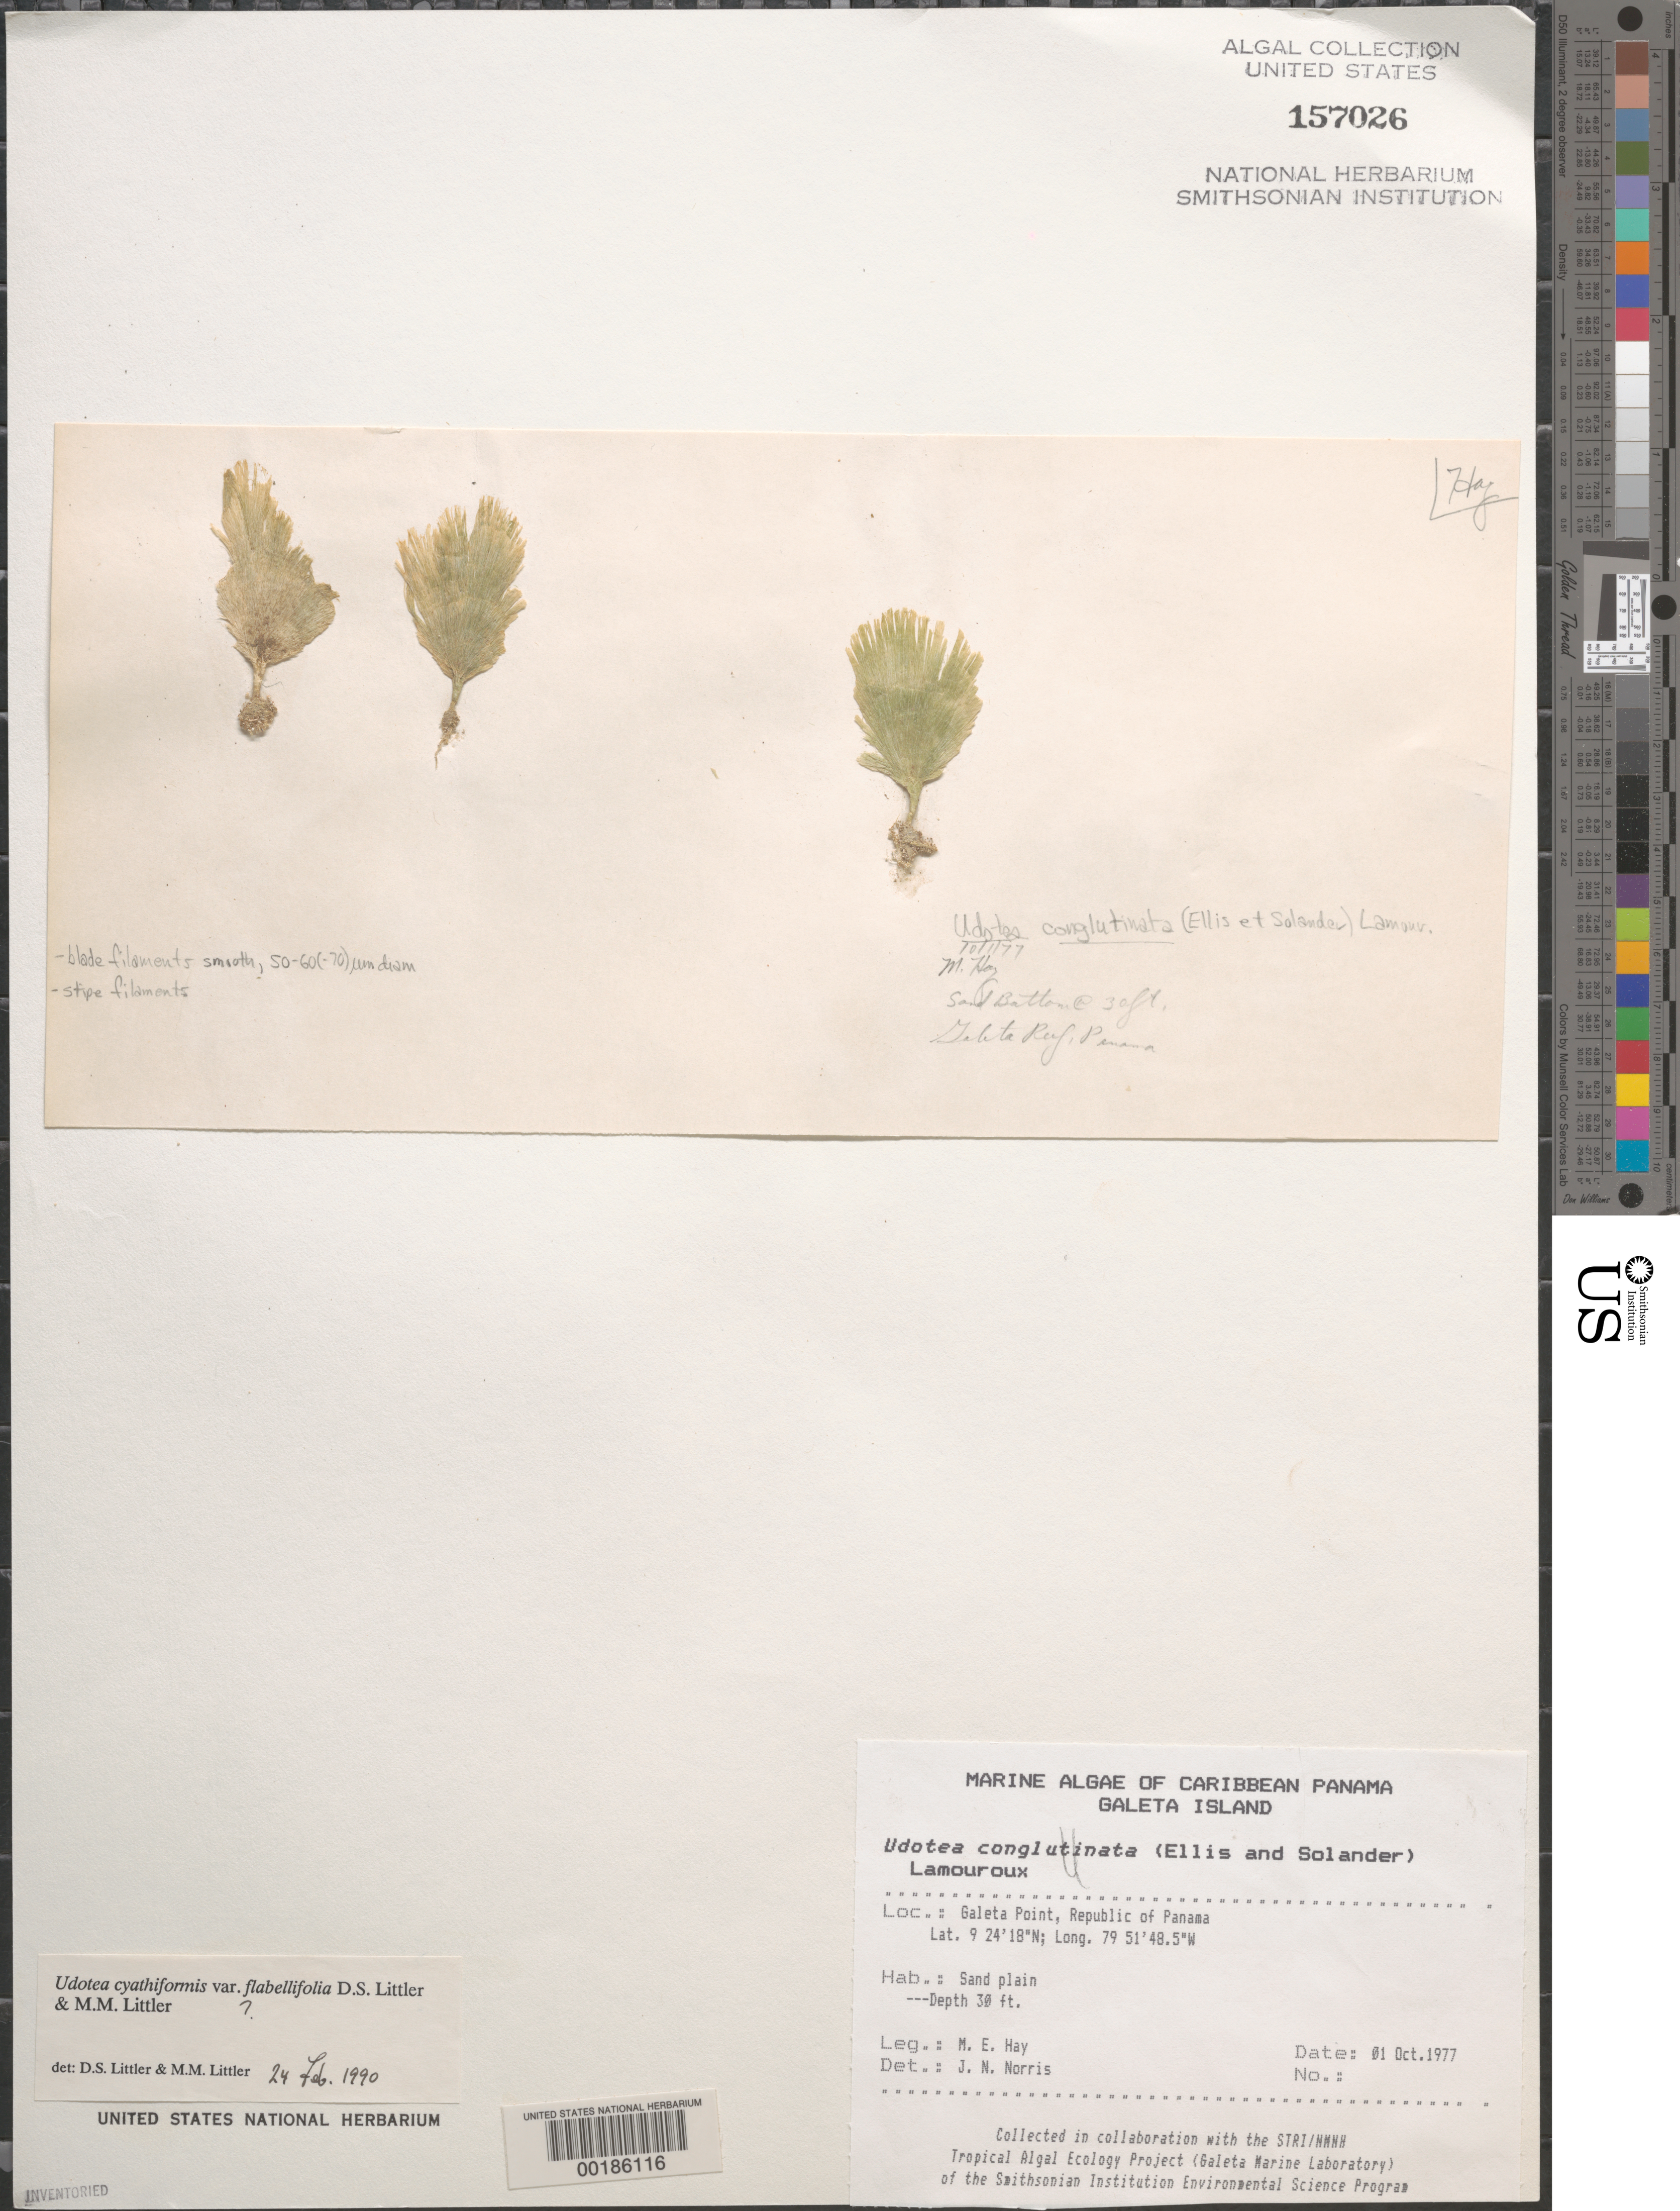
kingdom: Plantae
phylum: Chlorophyta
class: Ulvophyceae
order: Bryopsidales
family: Udoteaceae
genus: Udotea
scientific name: Udotea cyathiformis var. flabellifolia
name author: D.S. Littler & Littler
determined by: Littler, D. S.; Littler, M. M.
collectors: M. E. Hay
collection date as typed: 01 Oct 1977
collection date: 1977-10-01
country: Panama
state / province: Colón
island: Galeta Island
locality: Galeta Point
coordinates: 9 24' 18" N, 79 51' 48.5" W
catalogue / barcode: US 157026